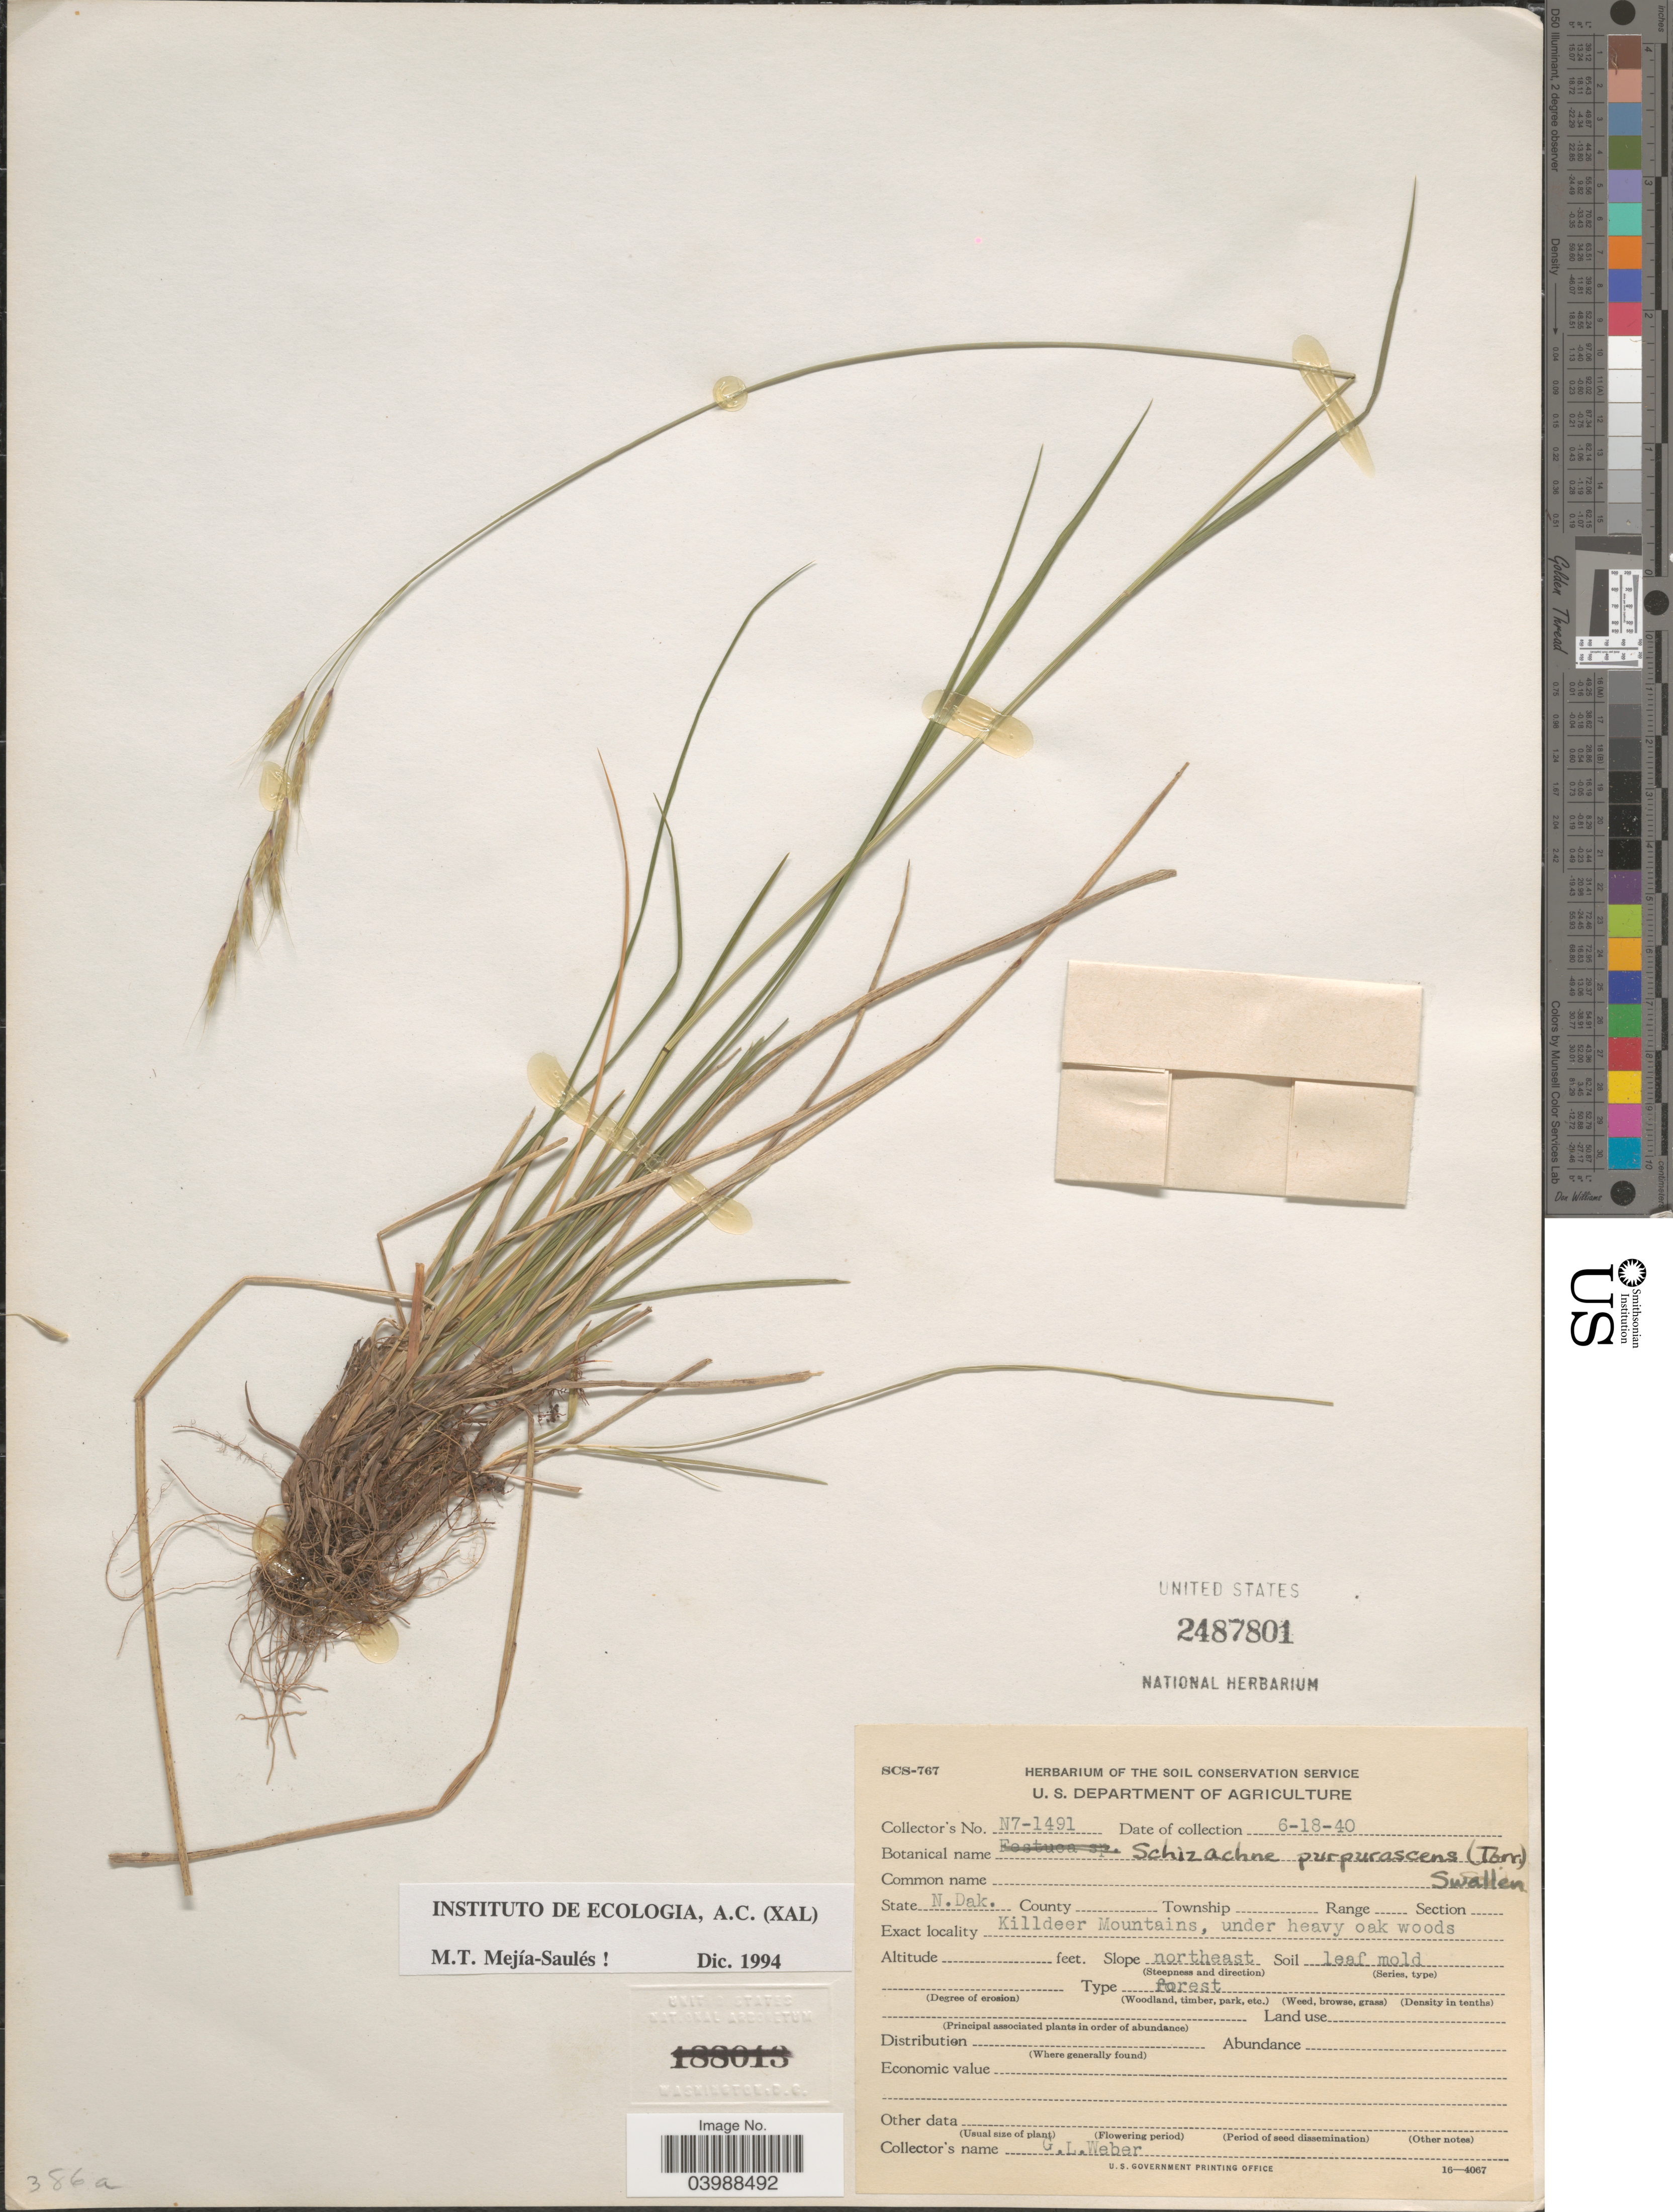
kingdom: Plantae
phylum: Tracheophyta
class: Liliopsida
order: Poales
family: Poaceae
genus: Schizachne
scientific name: Schizachne purpurascens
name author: (Torr.) Swallen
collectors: G. Weber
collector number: N7-1491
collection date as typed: Transcribed d/m/y: 18/6/40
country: United States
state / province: North Dakota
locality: Killdeer Mountains. Slope northeast.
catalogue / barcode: US 2487801